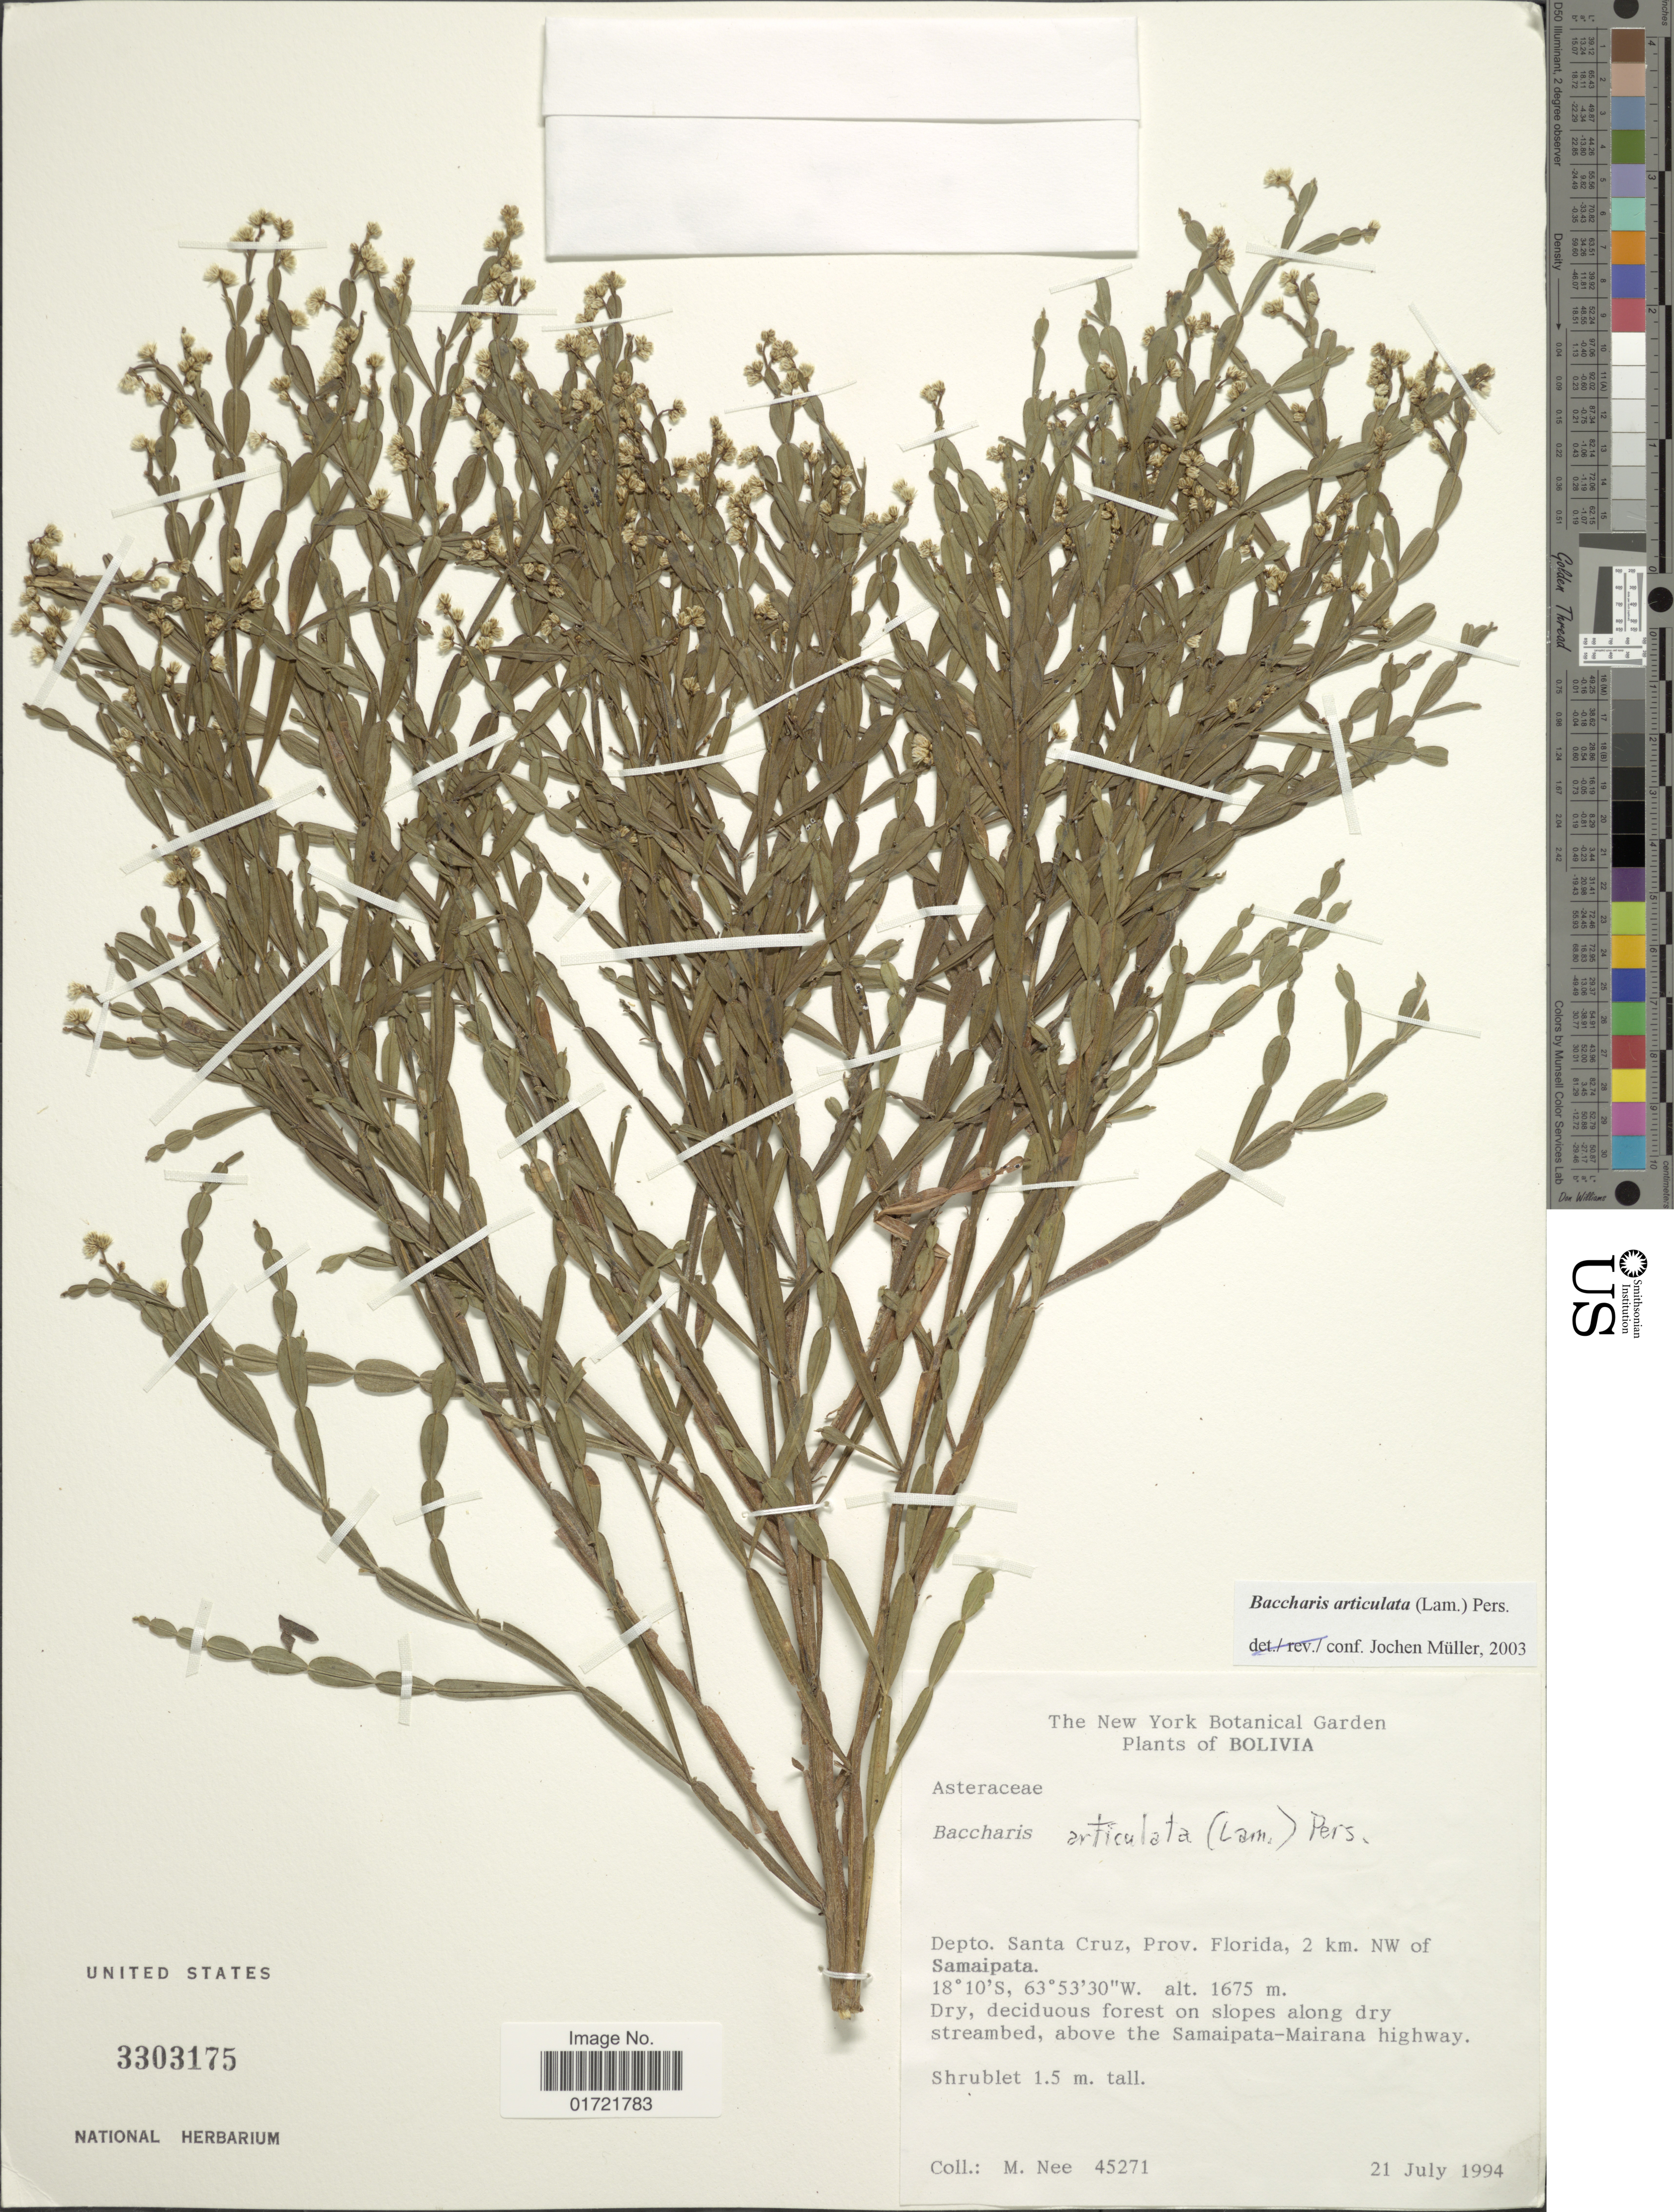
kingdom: Plantae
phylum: Tracheophyta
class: Magnoliopsida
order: Asterales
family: Asteraceae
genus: Baccharis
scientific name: Baccharis articulata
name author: (Lam.) Pers.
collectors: M. Nee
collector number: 45271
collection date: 1994-07-21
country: Bolivia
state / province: Santa Cruz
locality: Depto. Santa Cruz, Prov. Florida, 2 km NW of Samaipata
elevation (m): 1675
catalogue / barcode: US 3303175